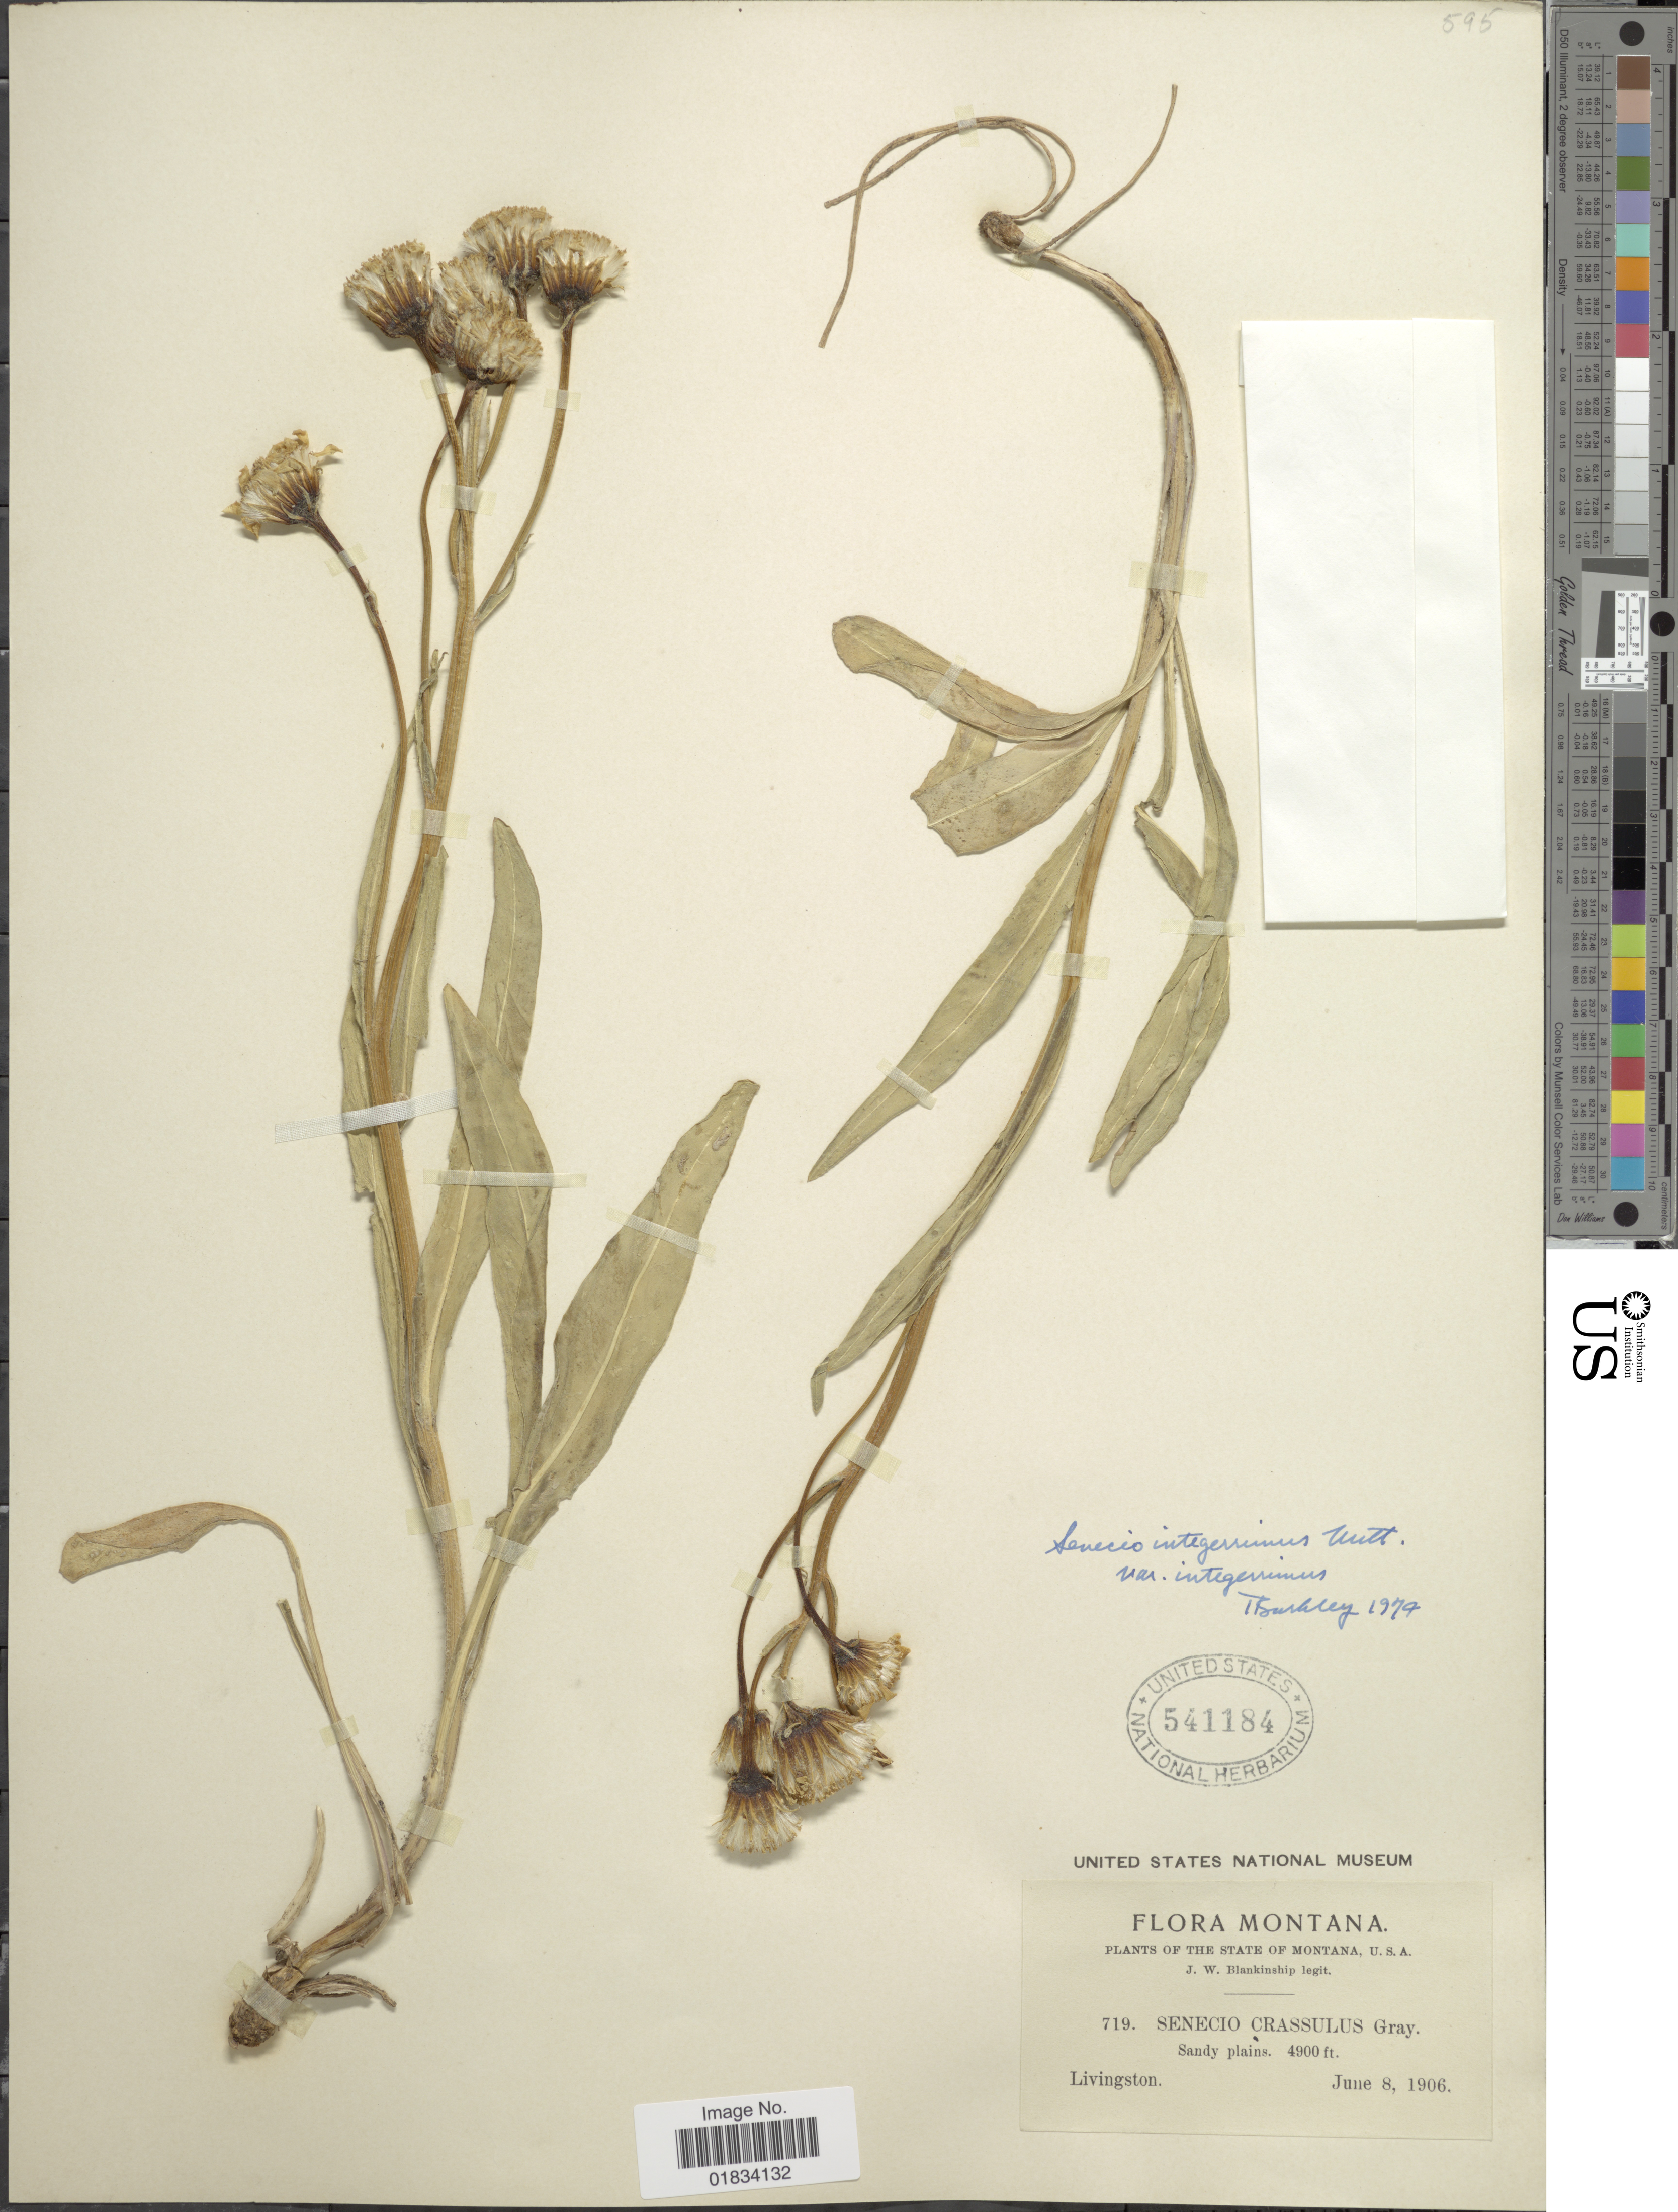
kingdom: Plantae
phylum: Tracheophyta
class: Magnoliopsida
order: Asterales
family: Asteraceae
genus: Senecio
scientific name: Senecio integerrimus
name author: Nutt.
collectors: J. W. Blankinship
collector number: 719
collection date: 1906-06-08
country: United States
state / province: Montana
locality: Livingston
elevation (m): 1494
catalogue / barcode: US 541184